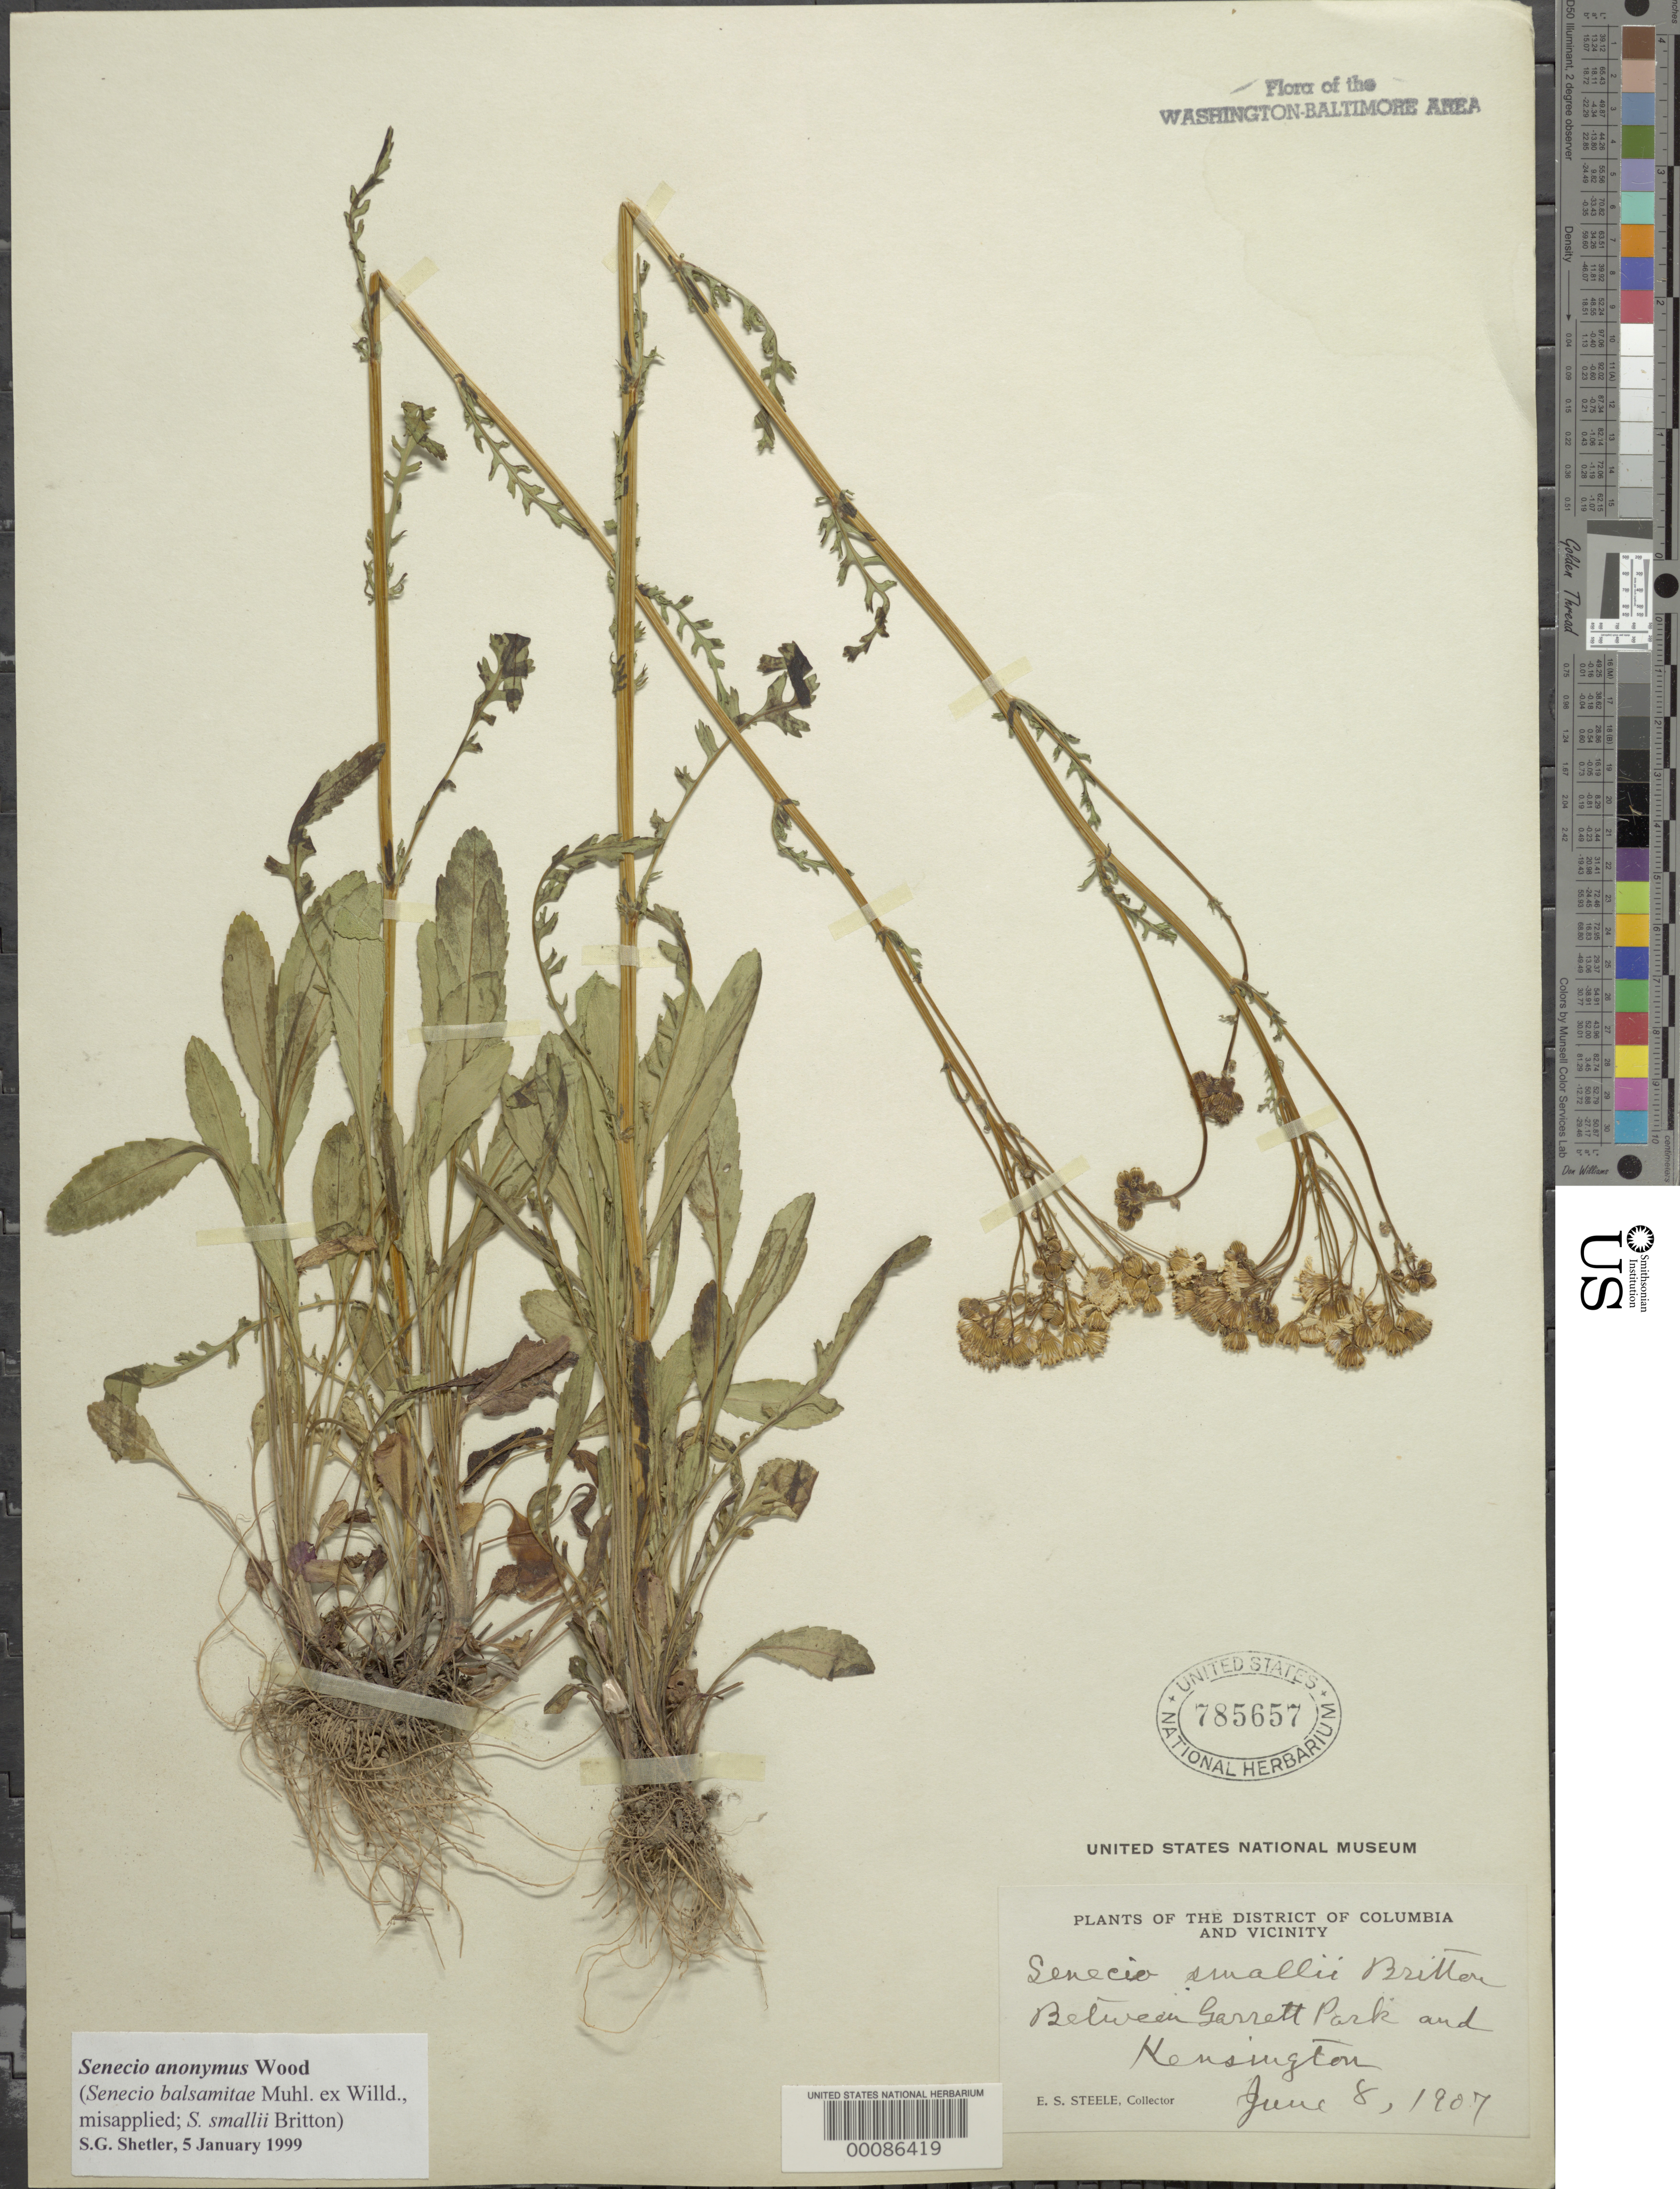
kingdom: Plantae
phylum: Tracheophyta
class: Magnoliopsida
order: Asterales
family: Asteraceae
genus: Packera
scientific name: Packera anonyma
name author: (Alph. Wood) W.A. Weber & Á. Löve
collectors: E. Steele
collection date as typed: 08 Jun 1907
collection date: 1907-06-08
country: United States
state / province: Maryland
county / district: Montgomery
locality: between Garrett Park and Kensington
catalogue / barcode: US 785657